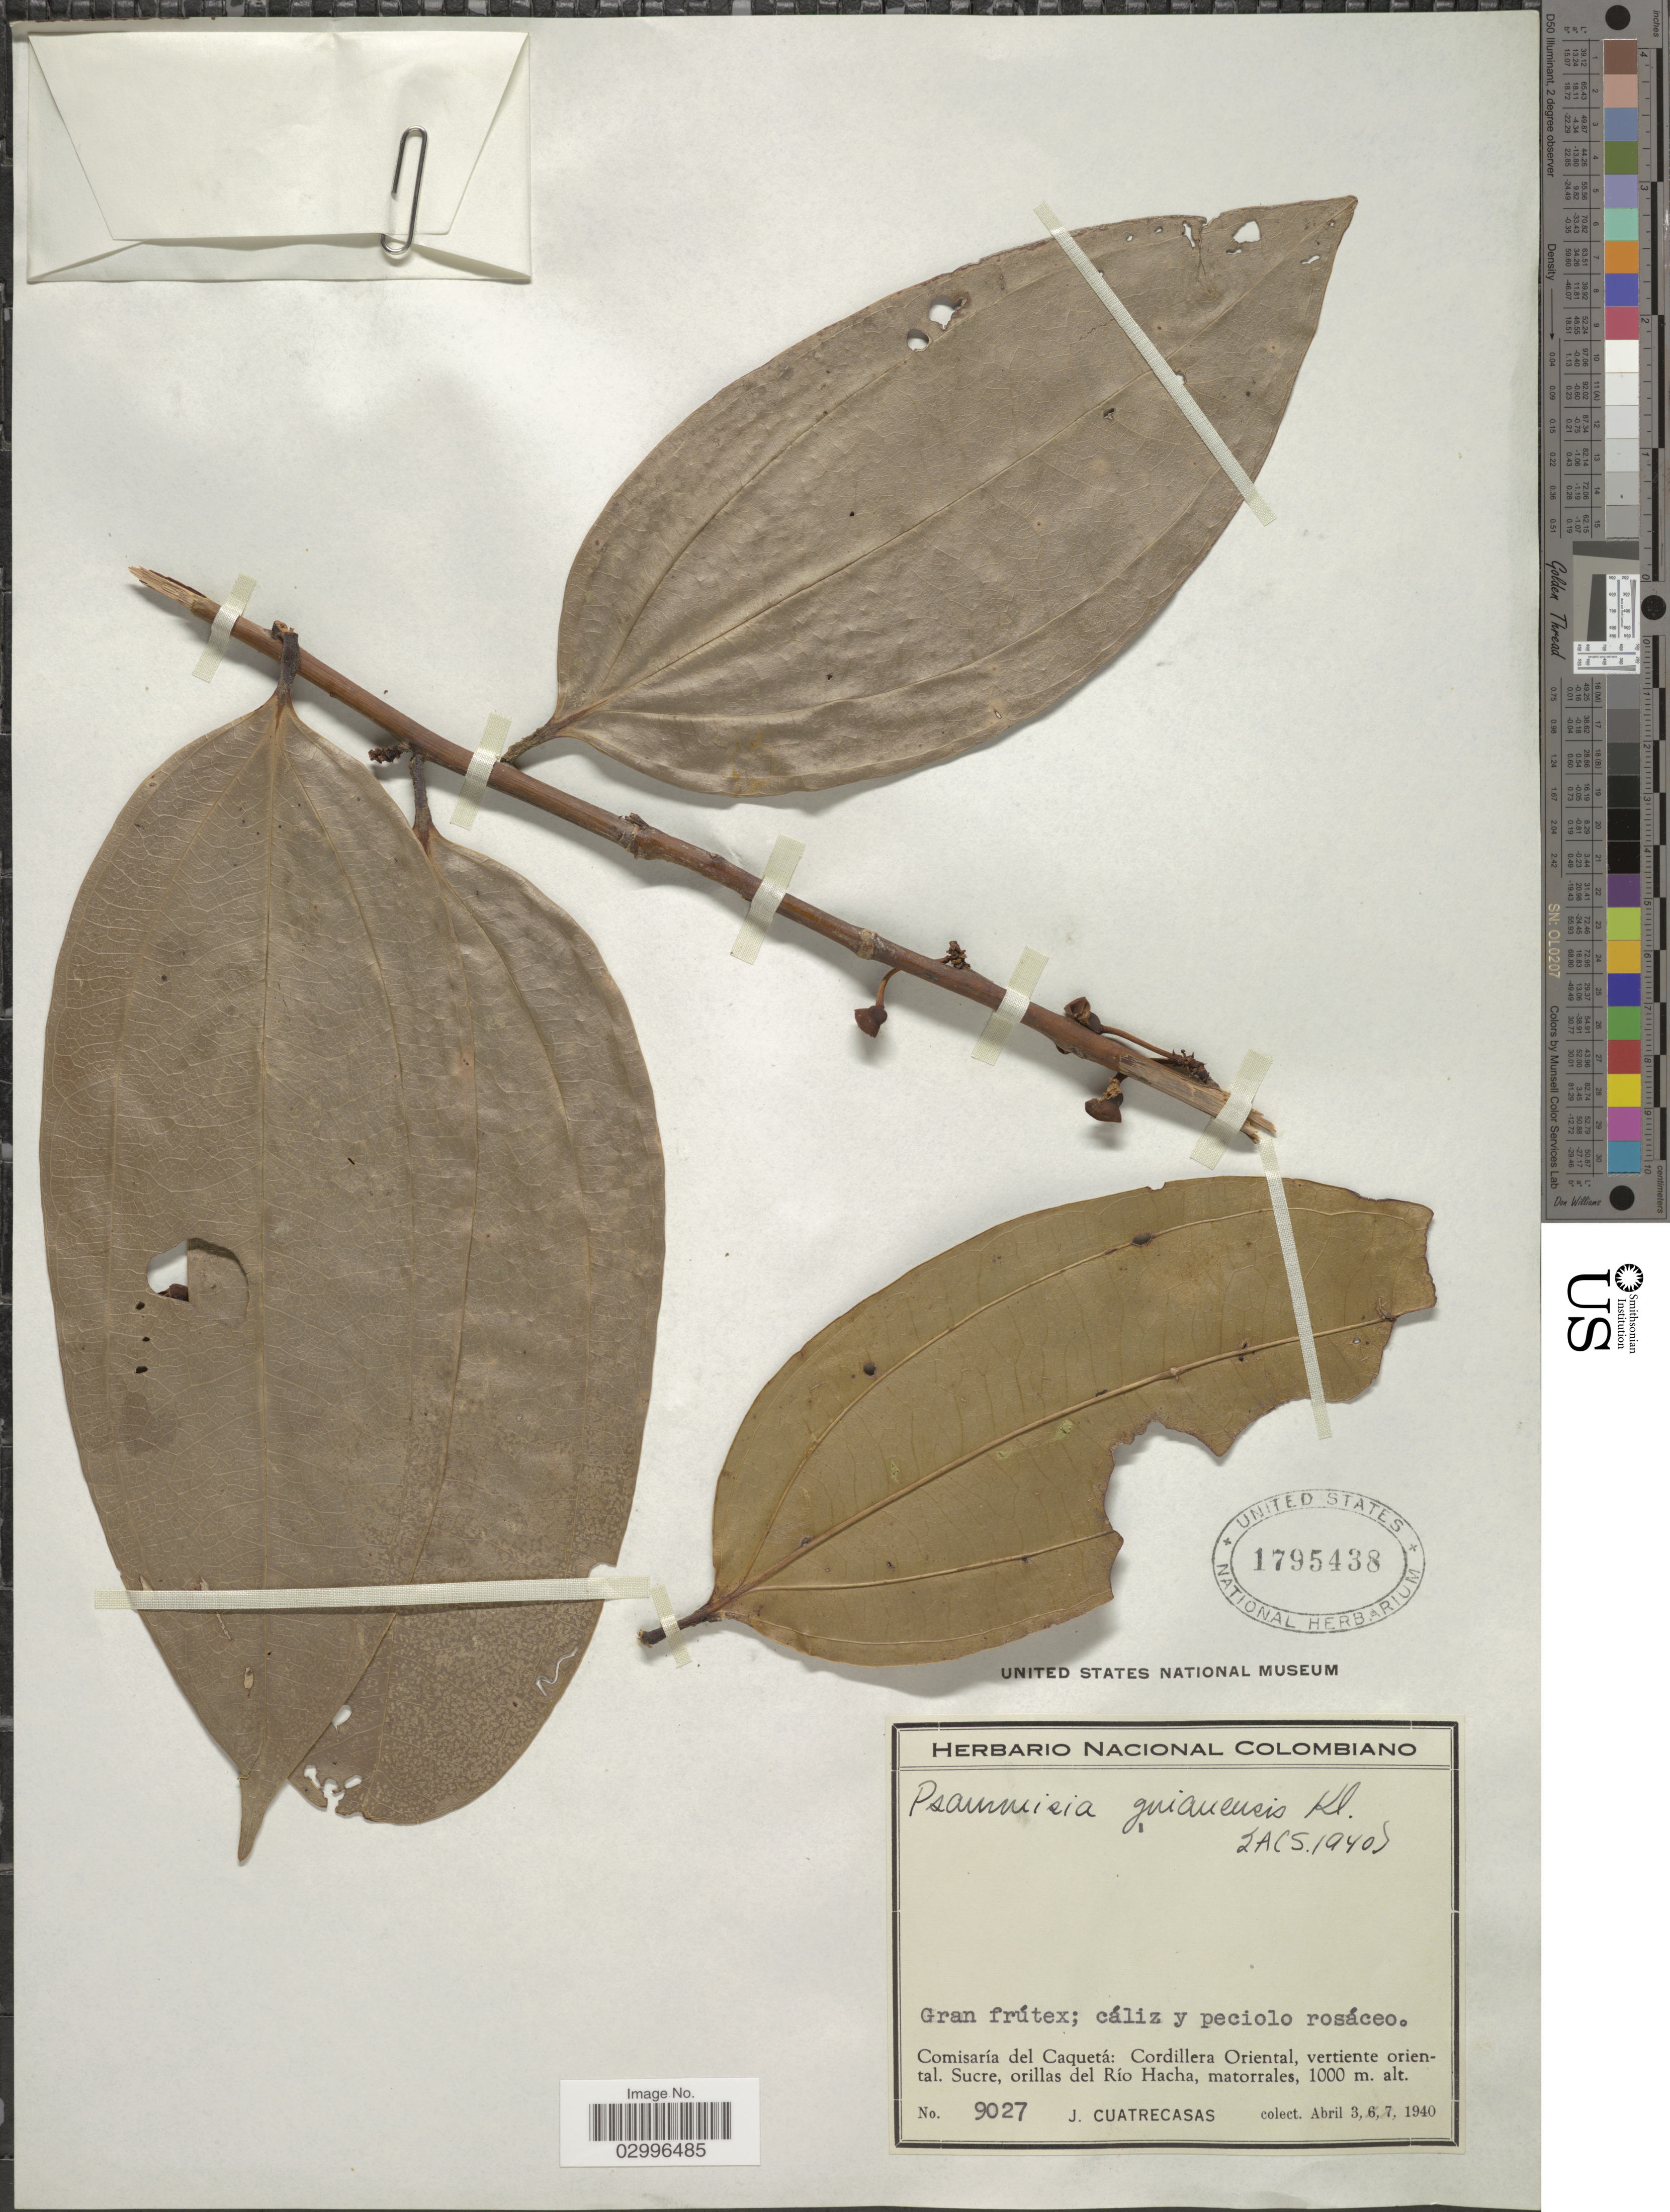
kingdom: Plantae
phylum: Tracheophyta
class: Magnoliopsida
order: Ericales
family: Ericaceae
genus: Psammisia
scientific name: Psammisia guianensis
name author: Klotzsch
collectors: J. Cuatrecasas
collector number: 9027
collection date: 1940-04-03/1940-04-07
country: Colombia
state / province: Caquetá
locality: Comisaría del Caquetá: Cordillera Oriental, vertiente oriental. Sucre, orillas del Río Hacha, matorrales.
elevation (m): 1000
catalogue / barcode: US 1795438